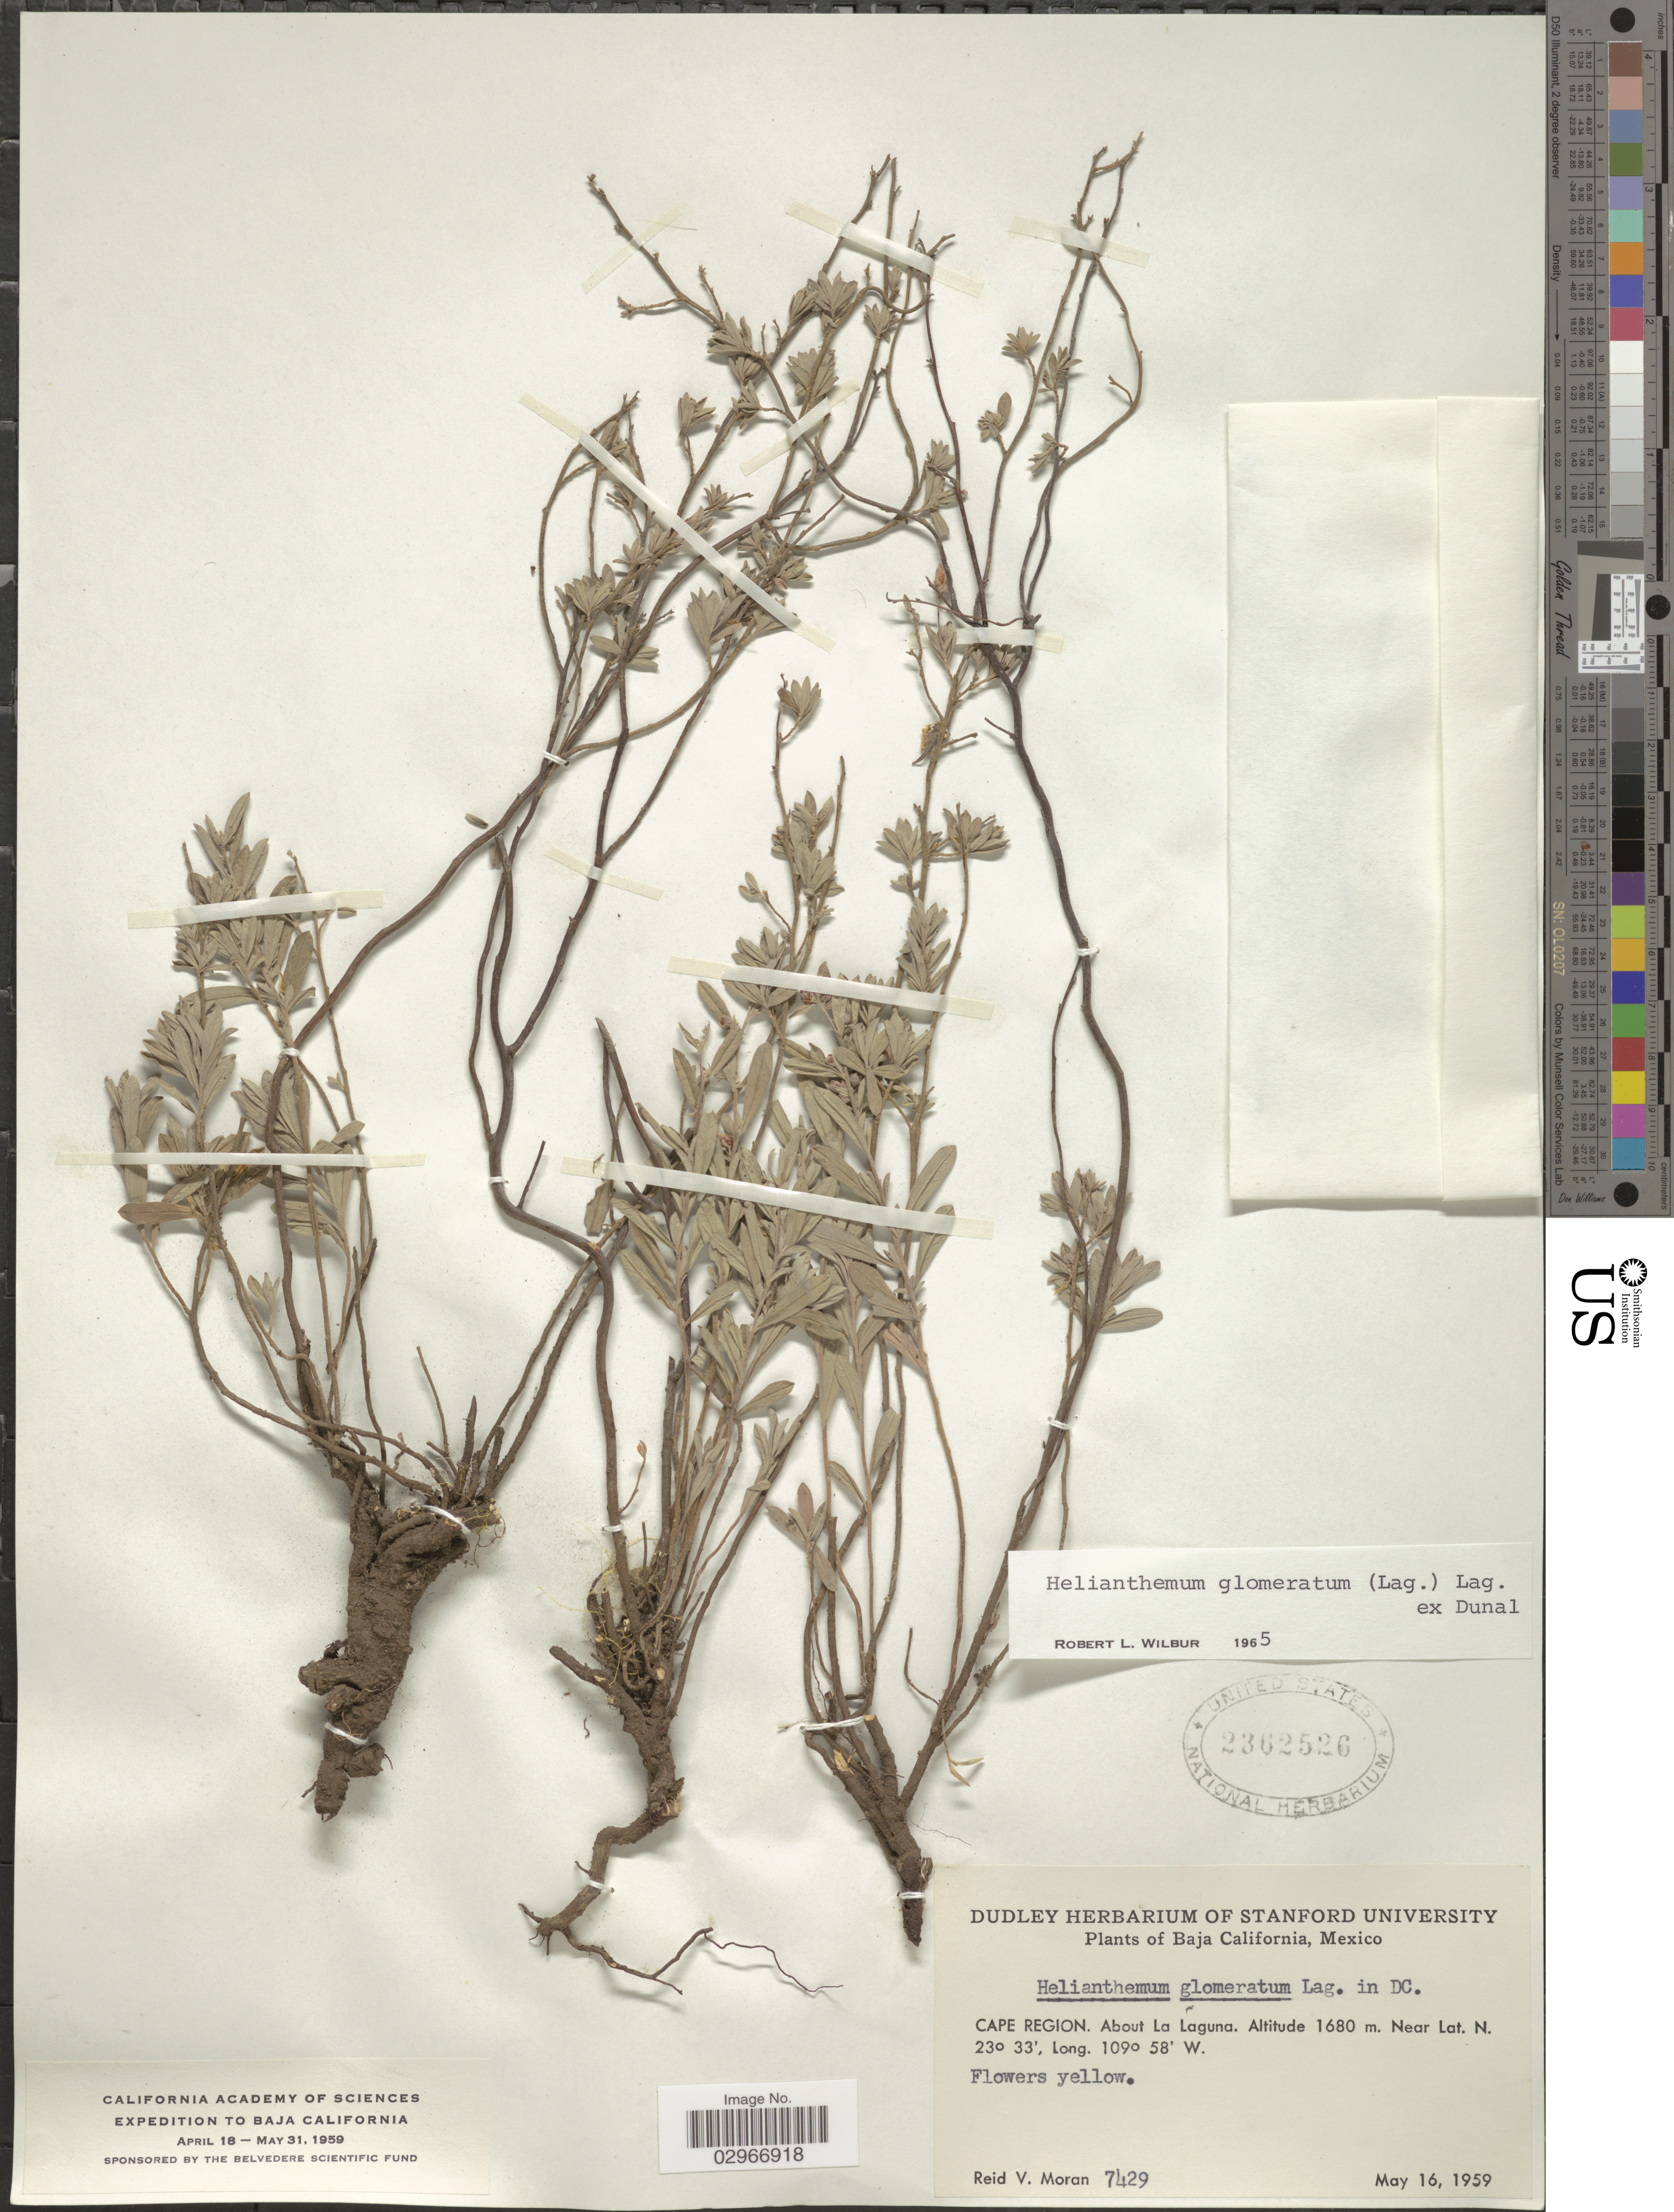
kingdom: Plantae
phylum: Tracheophyta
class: Magnoliopsida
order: Malvales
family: Cistaceae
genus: Helianthemum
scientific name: Helianthemum glomeratum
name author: (Lag.) Lag. ex Dunal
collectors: R. V. Moran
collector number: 7429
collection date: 1959-05-16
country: Mexico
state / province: Baja California Sur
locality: Cape Region: About La Laguna.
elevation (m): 1680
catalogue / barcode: US 2362526